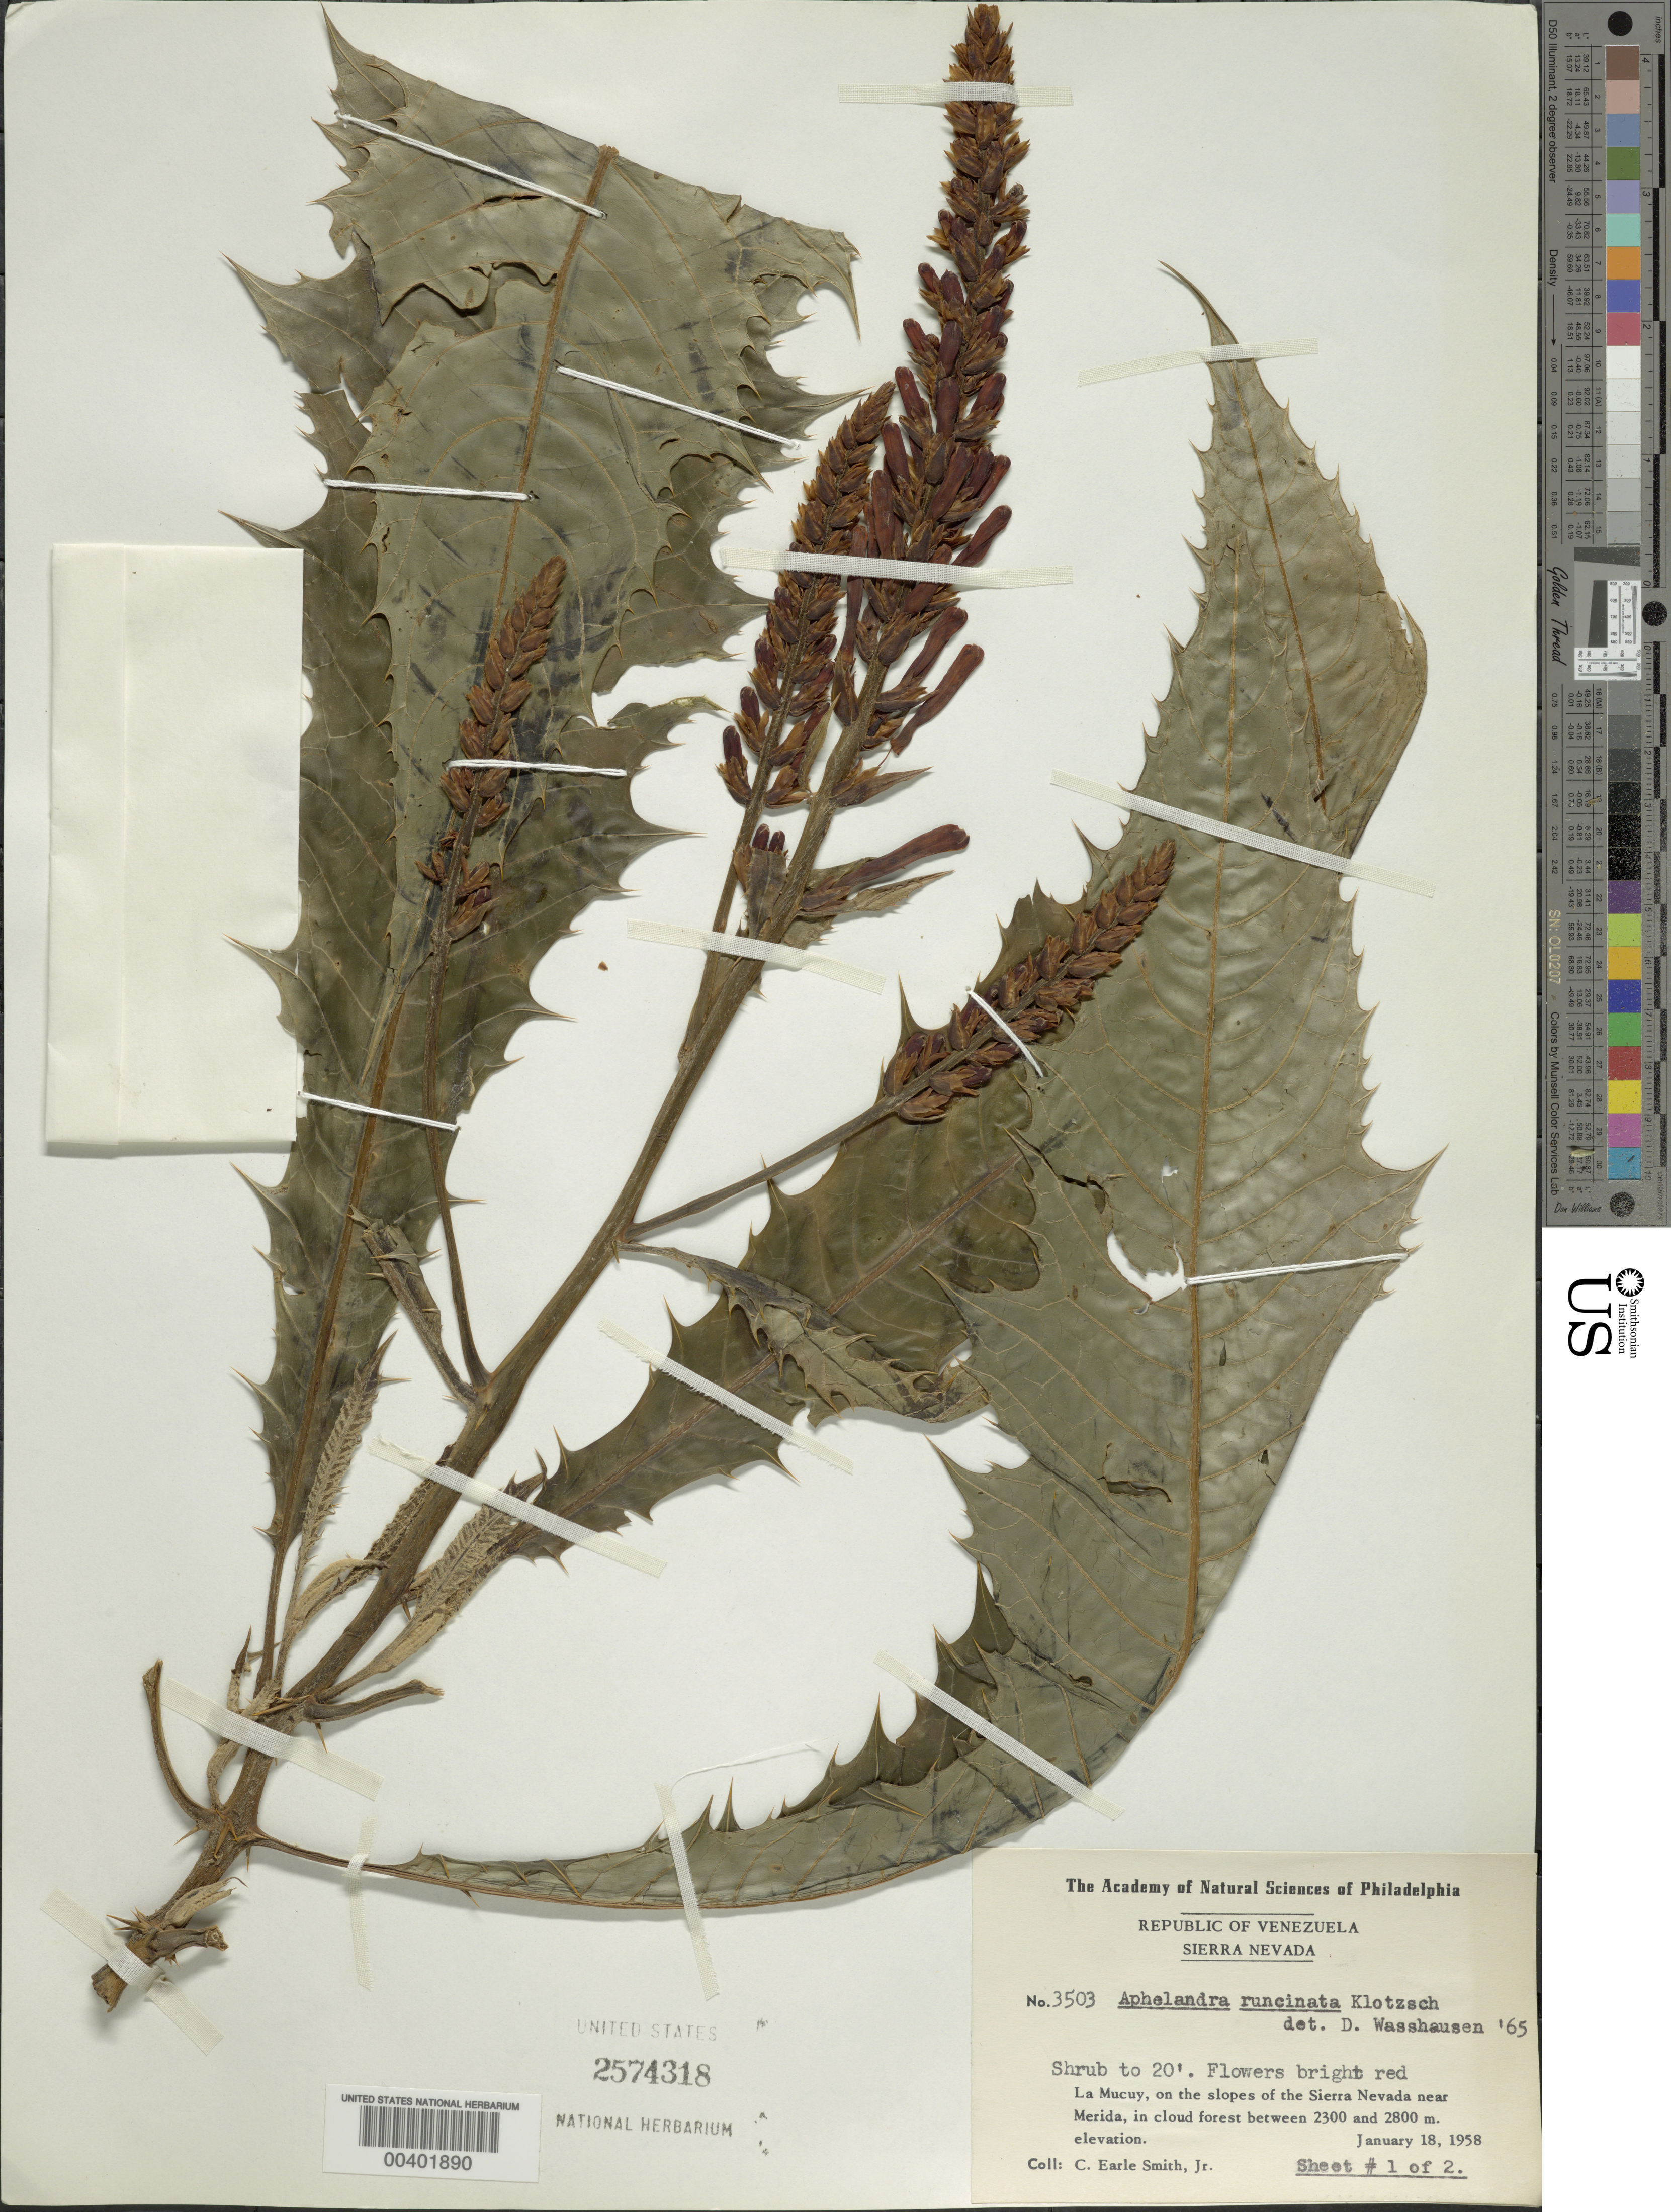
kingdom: Plantae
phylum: Tracheophyta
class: Magnoliopsida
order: Lamiales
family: Acanthaceae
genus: Aphelandra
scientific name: Aphelandra runcinata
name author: Klotzsch ex Nees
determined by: Wasshausen, Dieter C., (BOT), Smithsonian Institution - National Museum of Natural History (UNITED STATES)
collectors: C. Smith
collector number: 3503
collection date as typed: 18 Jan 1958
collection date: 1958-01-18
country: Venezuela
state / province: Mérida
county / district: Libertador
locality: La Mucuy, on the slopes of the Sierra Nevada near Mérida. Mucuy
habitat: In cloud forest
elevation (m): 2300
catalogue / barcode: US 2574318